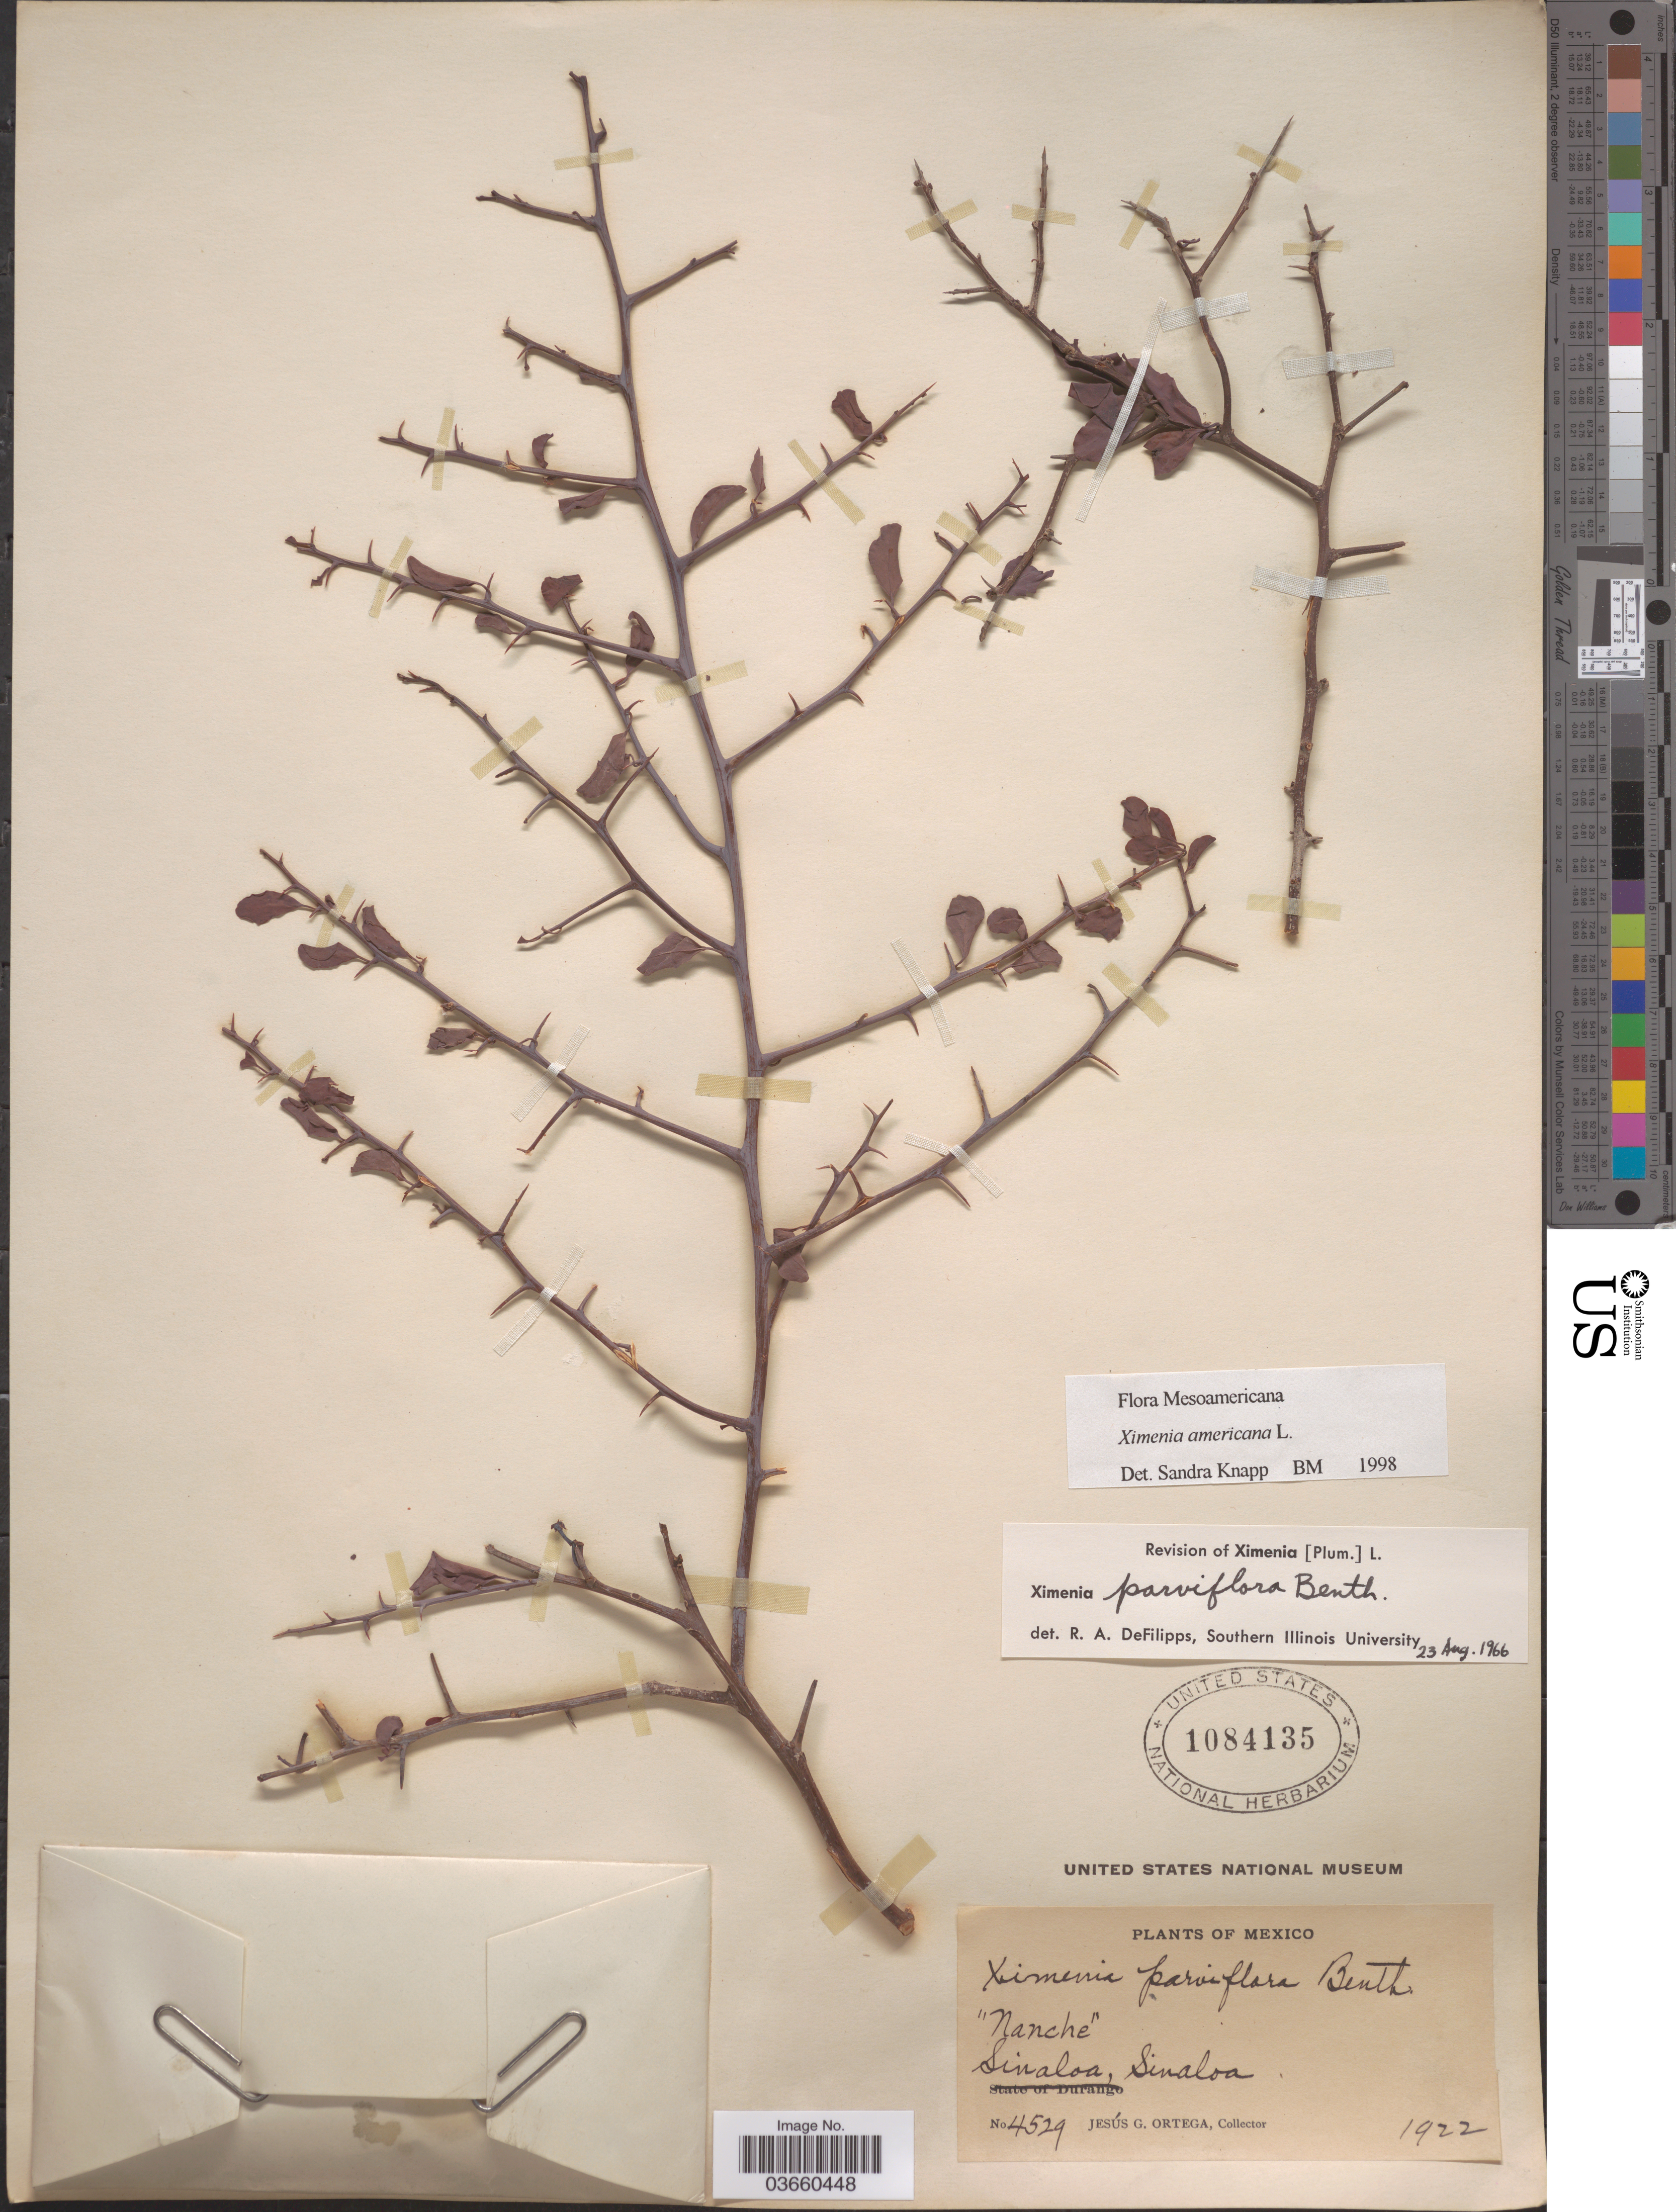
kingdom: Plantae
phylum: Tracheophyta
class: Magnoliopsida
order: Santalales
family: Ximeniaceae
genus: Ximenia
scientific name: Ximenia americana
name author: L.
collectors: J. Ortega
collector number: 4529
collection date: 1922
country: Mexico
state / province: Sinaloa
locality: Sinaloa.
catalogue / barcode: US 1084135